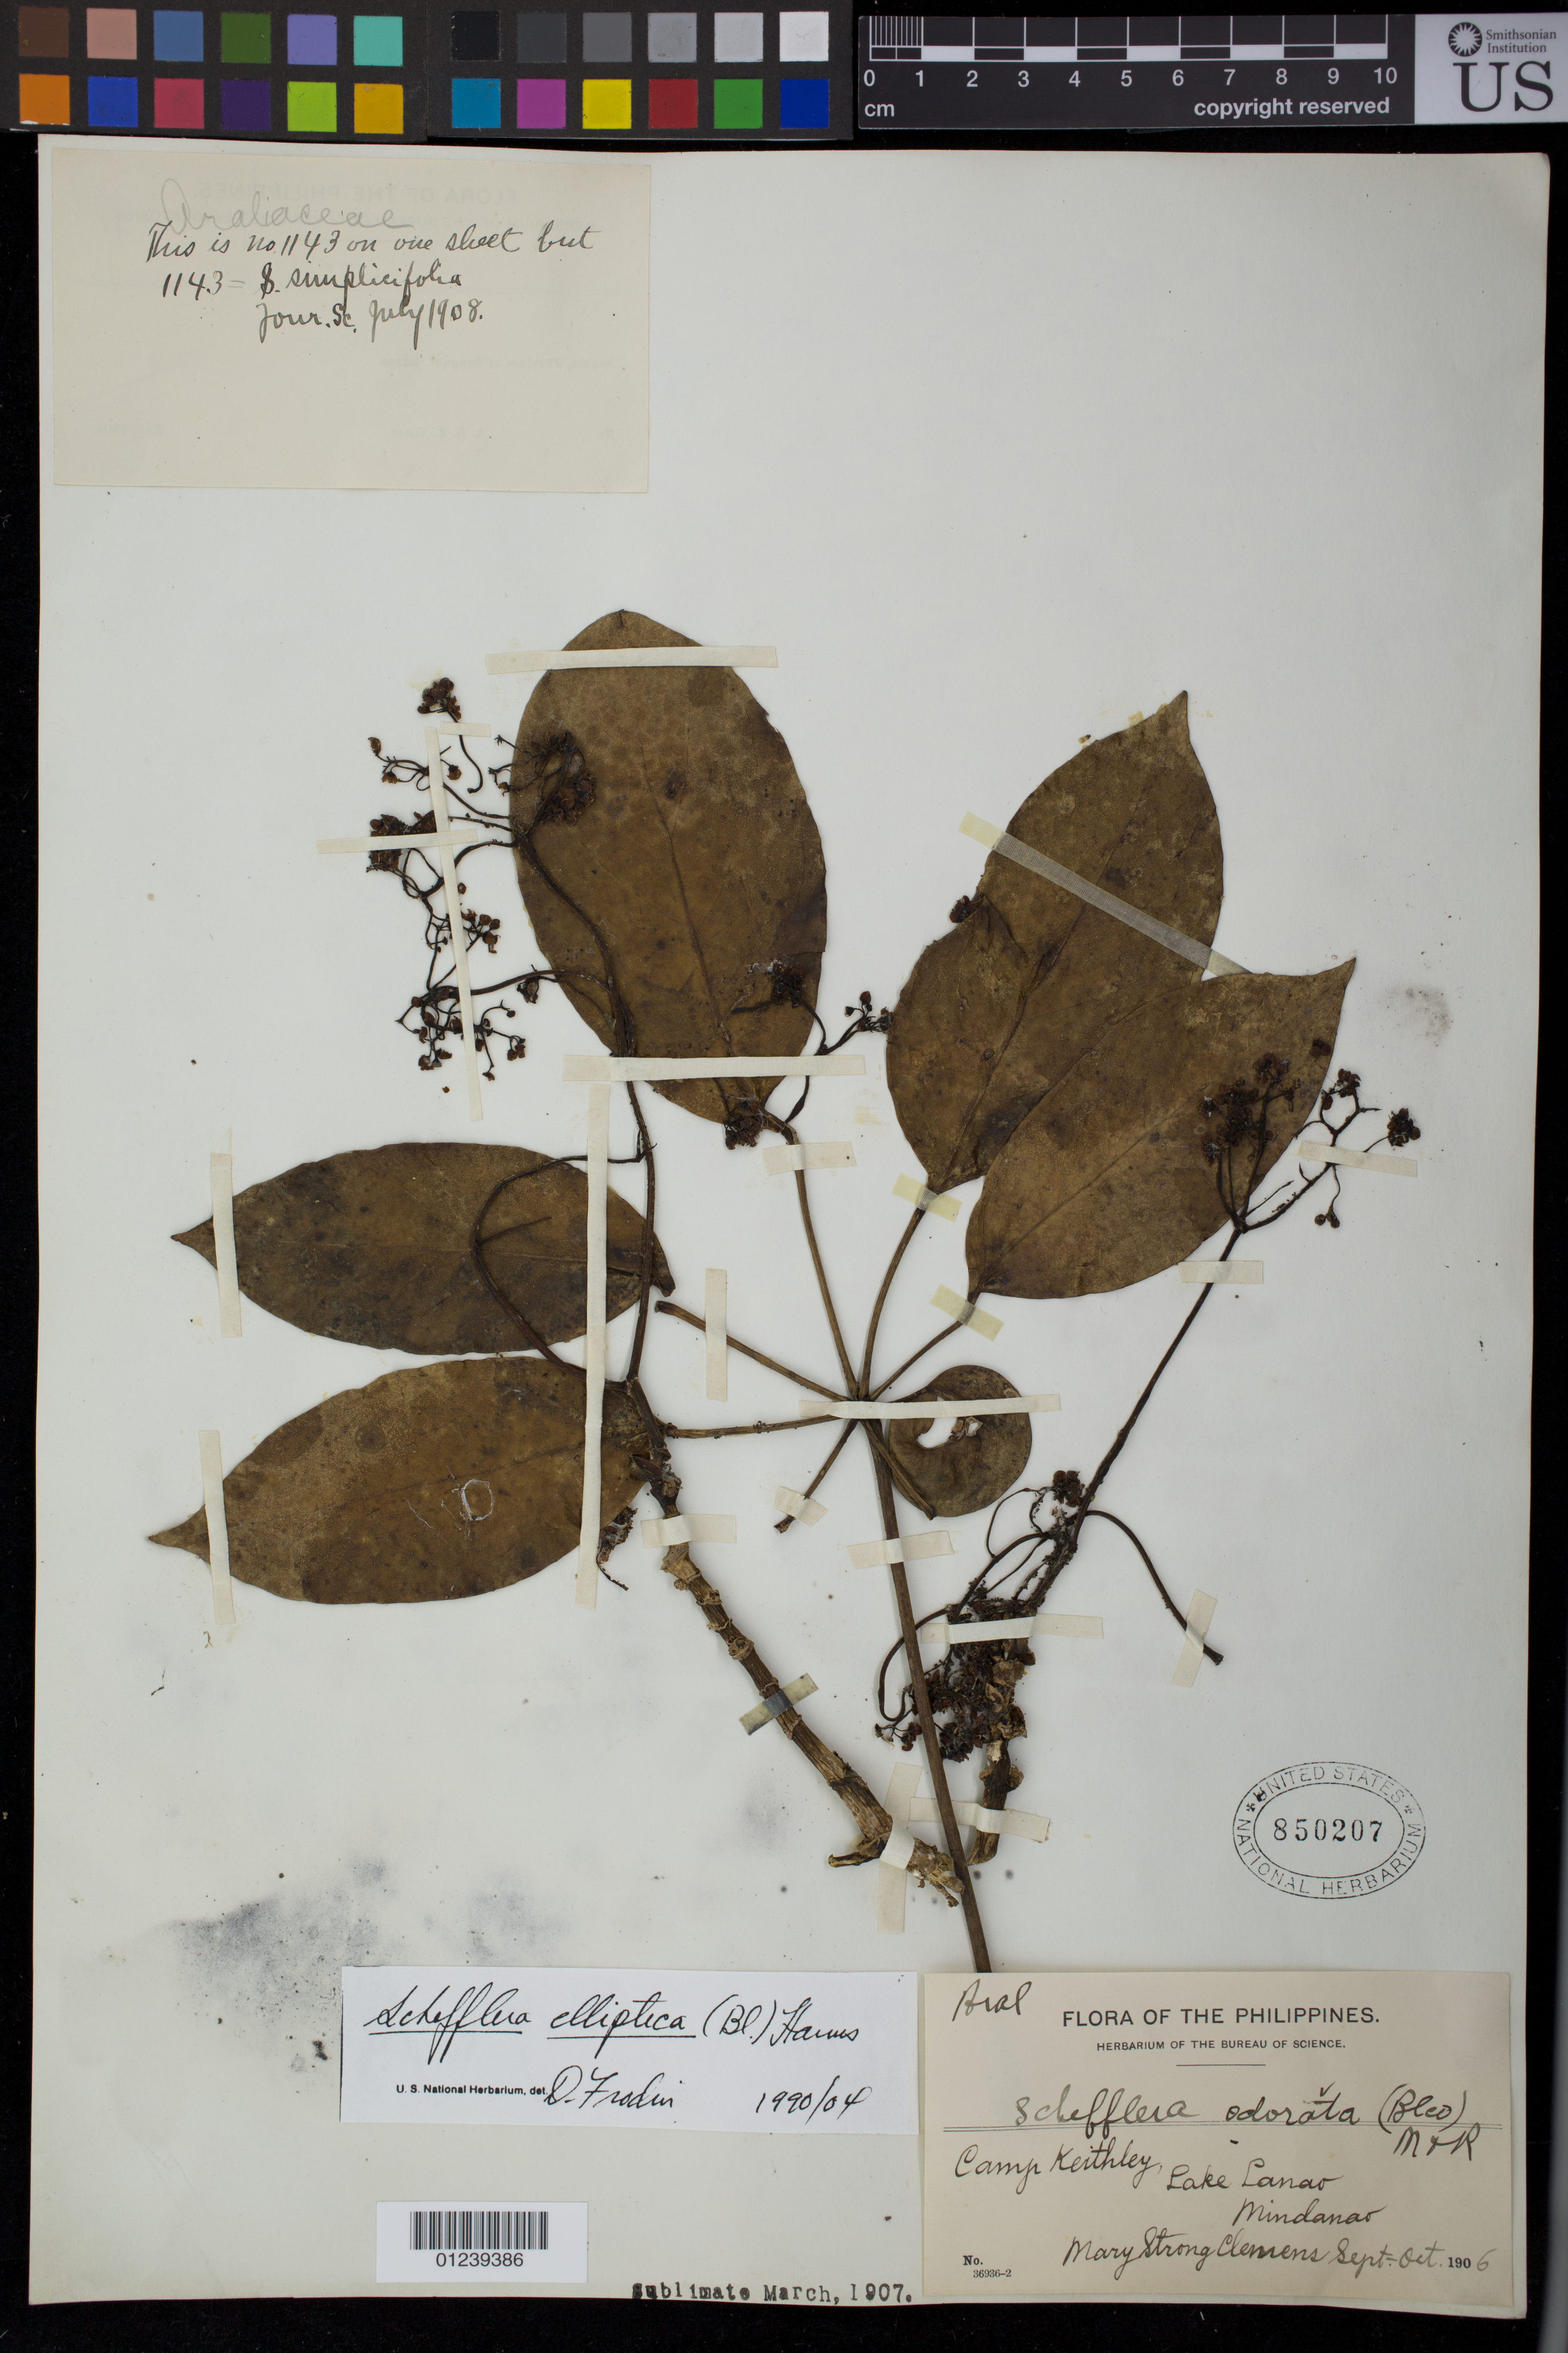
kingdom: Plantae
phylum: Tracheophyta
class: Magnoliopsida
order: Apiales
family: Araliaceae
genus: Schefflera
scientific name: Schefflera elliptica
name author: (Blume) Harms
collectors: M. S. Clemens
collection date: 1906-09/1906-10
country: Philippines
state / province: Muslim Mindanao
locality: Camp Keithley, Lake Lanao, Mindanao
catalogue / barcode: US 850207